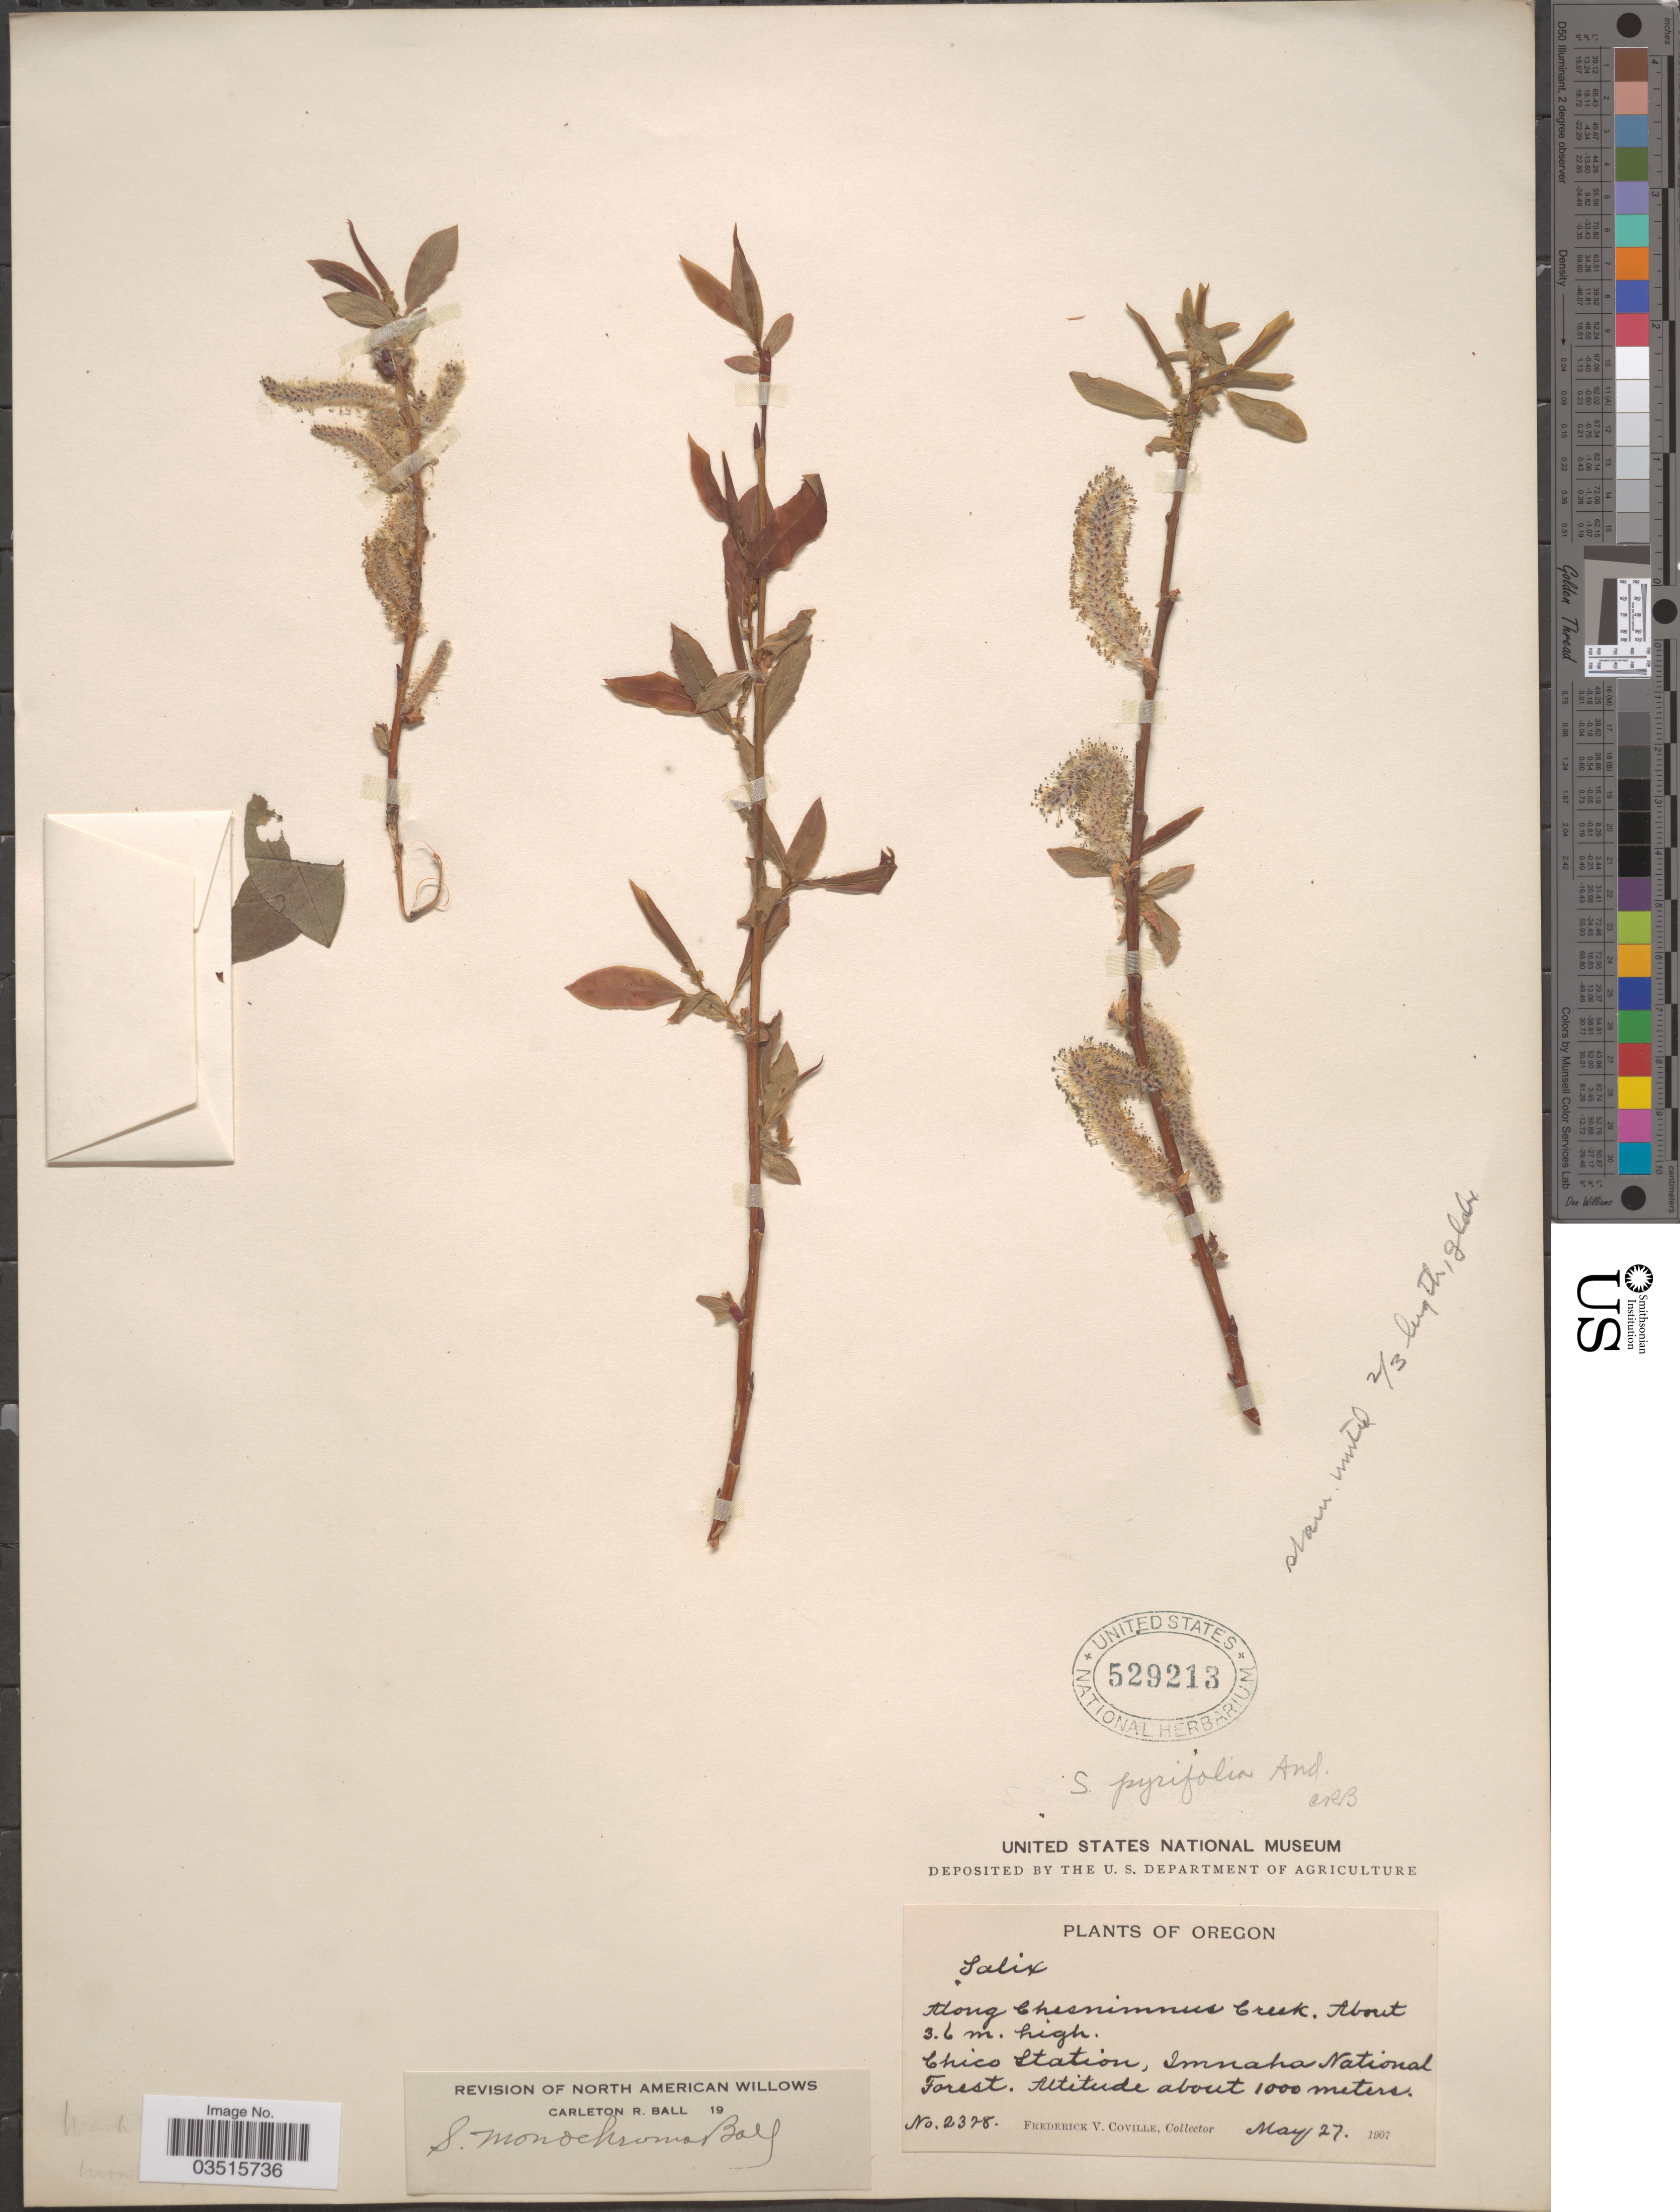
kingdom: Plantae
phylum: Tracheophyta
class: Magnoliopsida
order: Malpighiales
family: Salicaceae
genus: Salix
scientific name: Salix monochroma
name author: C.R. Ball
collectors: F. V. Coville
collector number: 2378*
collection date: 1907-05-27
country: United States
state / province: Oregon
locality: Chico Station, Imnaha National Forest.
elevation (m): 1000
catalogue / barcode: US 529213